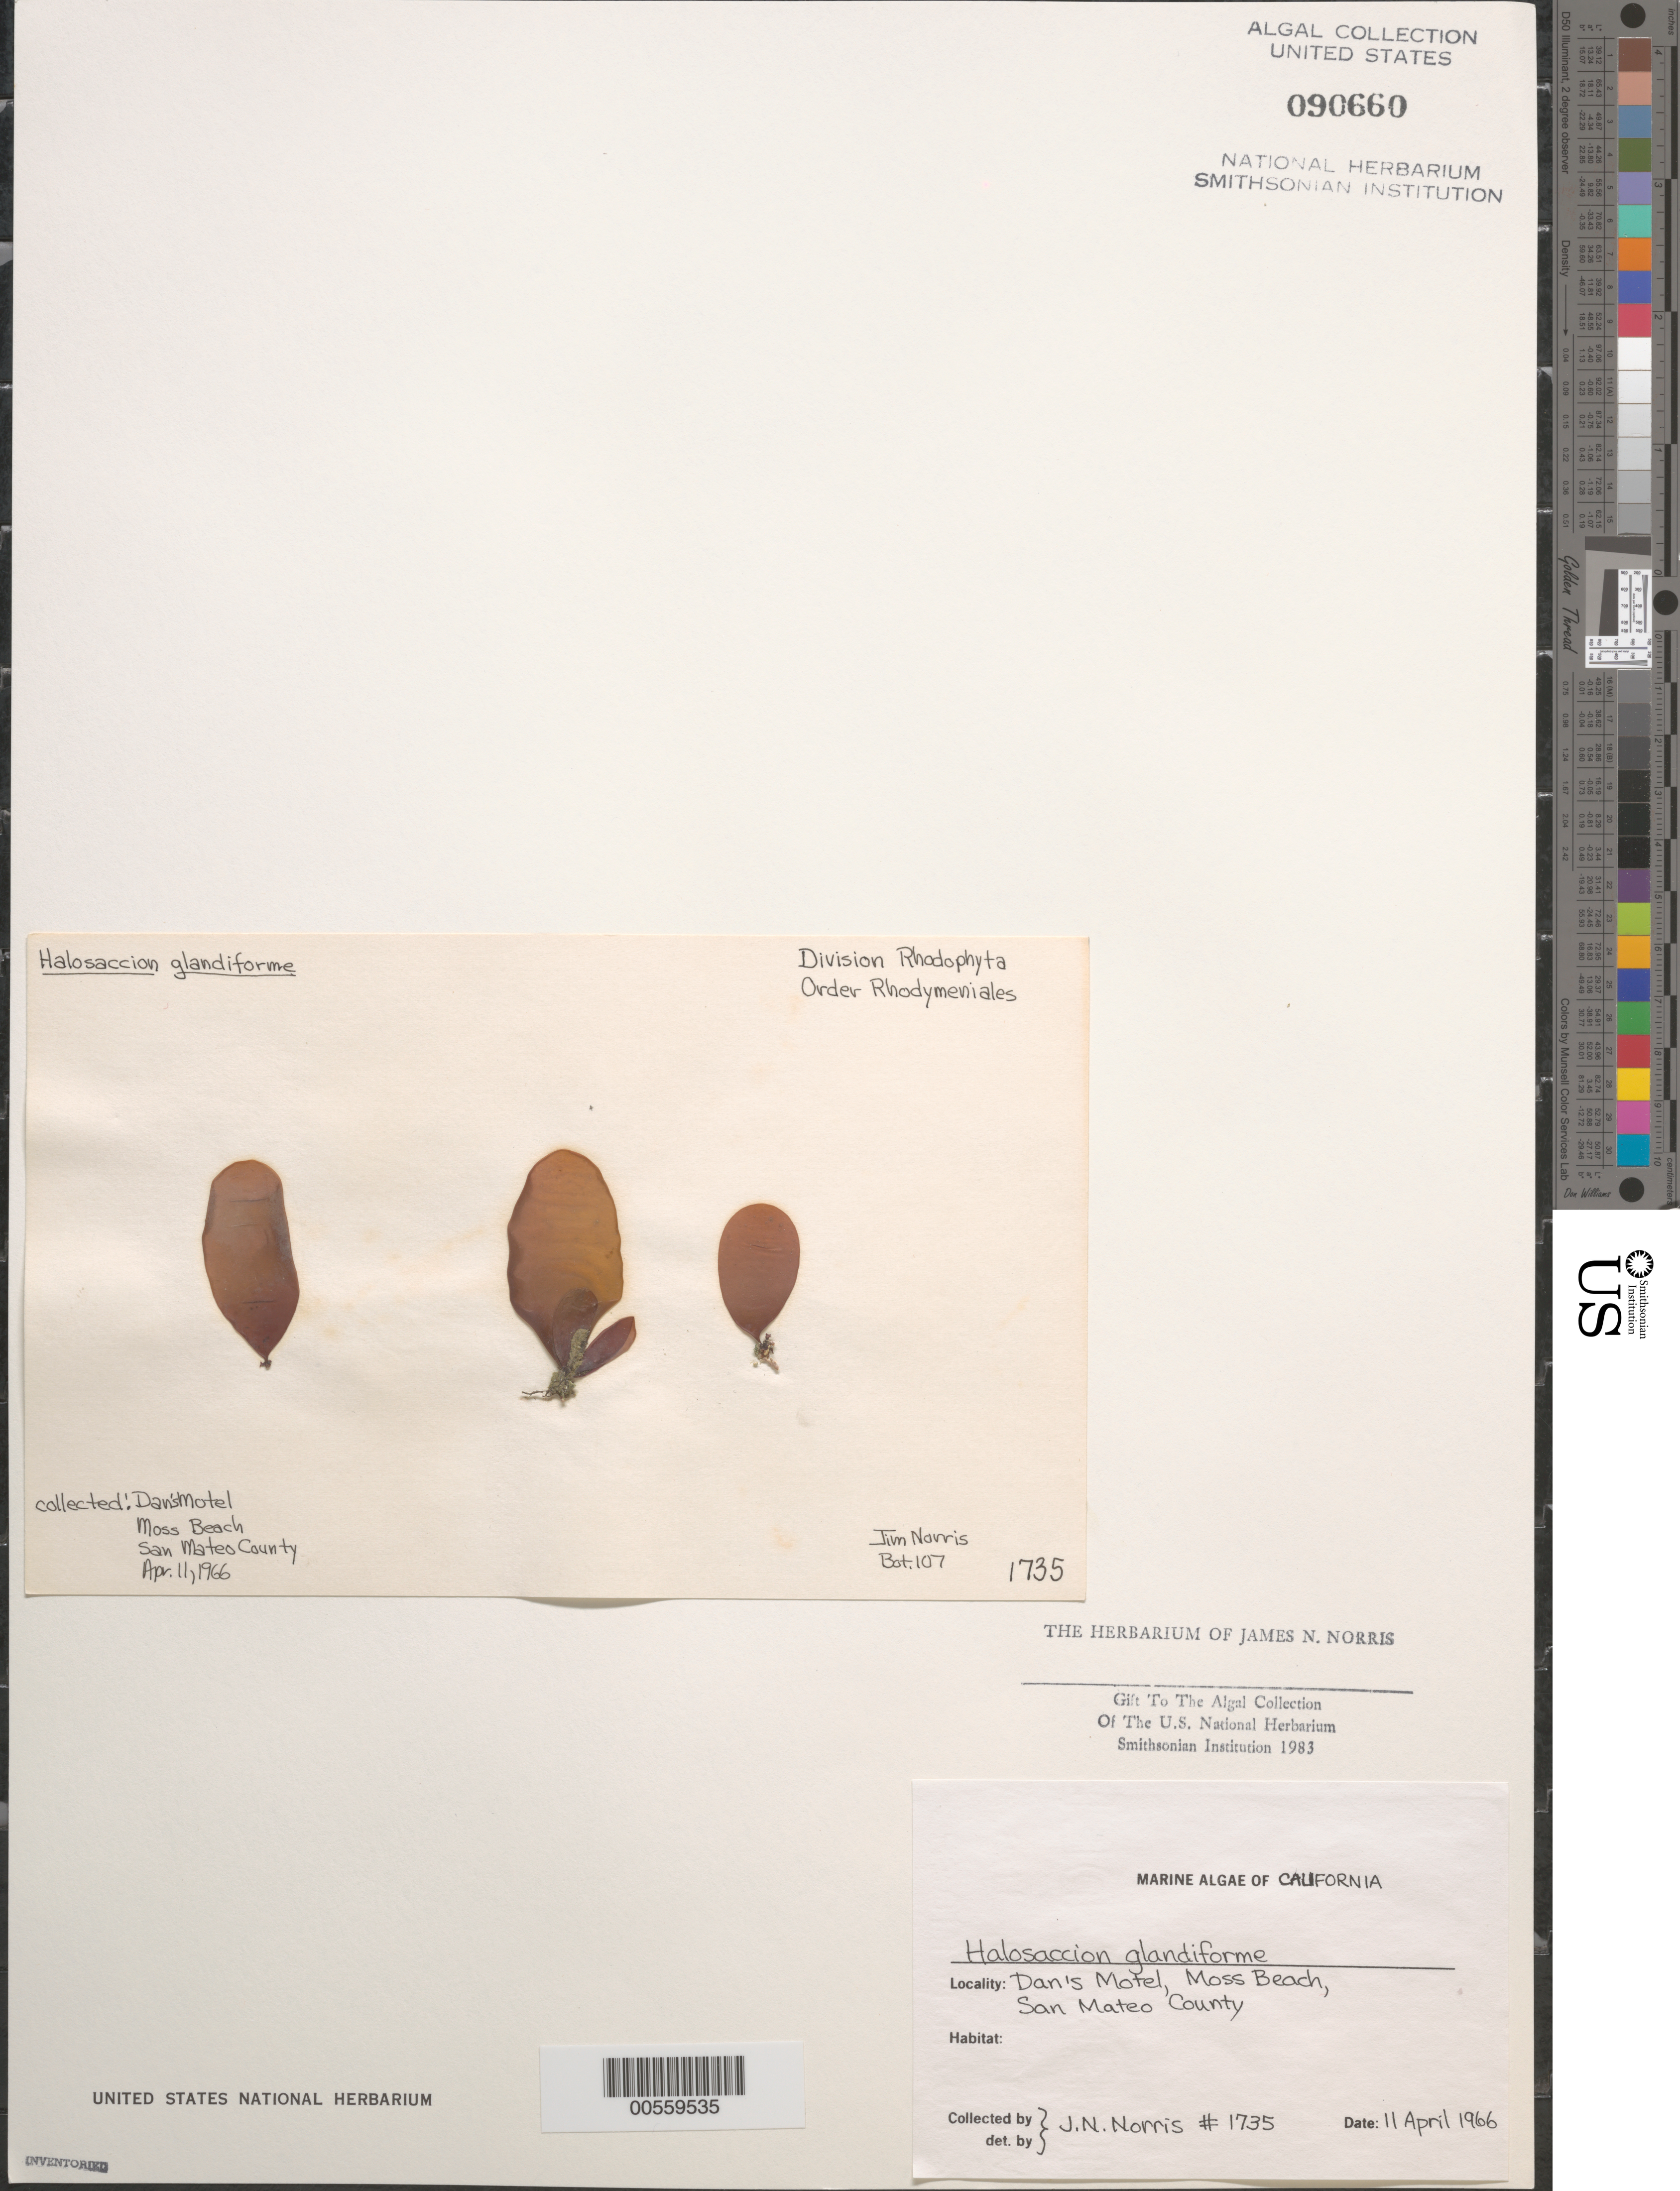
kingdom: Plantae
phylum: Rhodophyta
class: Florideophyceae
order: Palmariales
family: Palmariaceae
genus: Halosaccion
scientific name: Halosaccion glandiforme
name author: (S.G. Gmel.) Rupr.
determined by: Norris, James N.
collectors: J. N. Norris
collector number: JN-1735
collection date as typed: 11 Apr 1966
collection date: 1966-04-11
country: United States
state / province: California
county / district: San Mateo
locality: Dan's Motel, Moss Beach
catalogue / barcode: US 90660